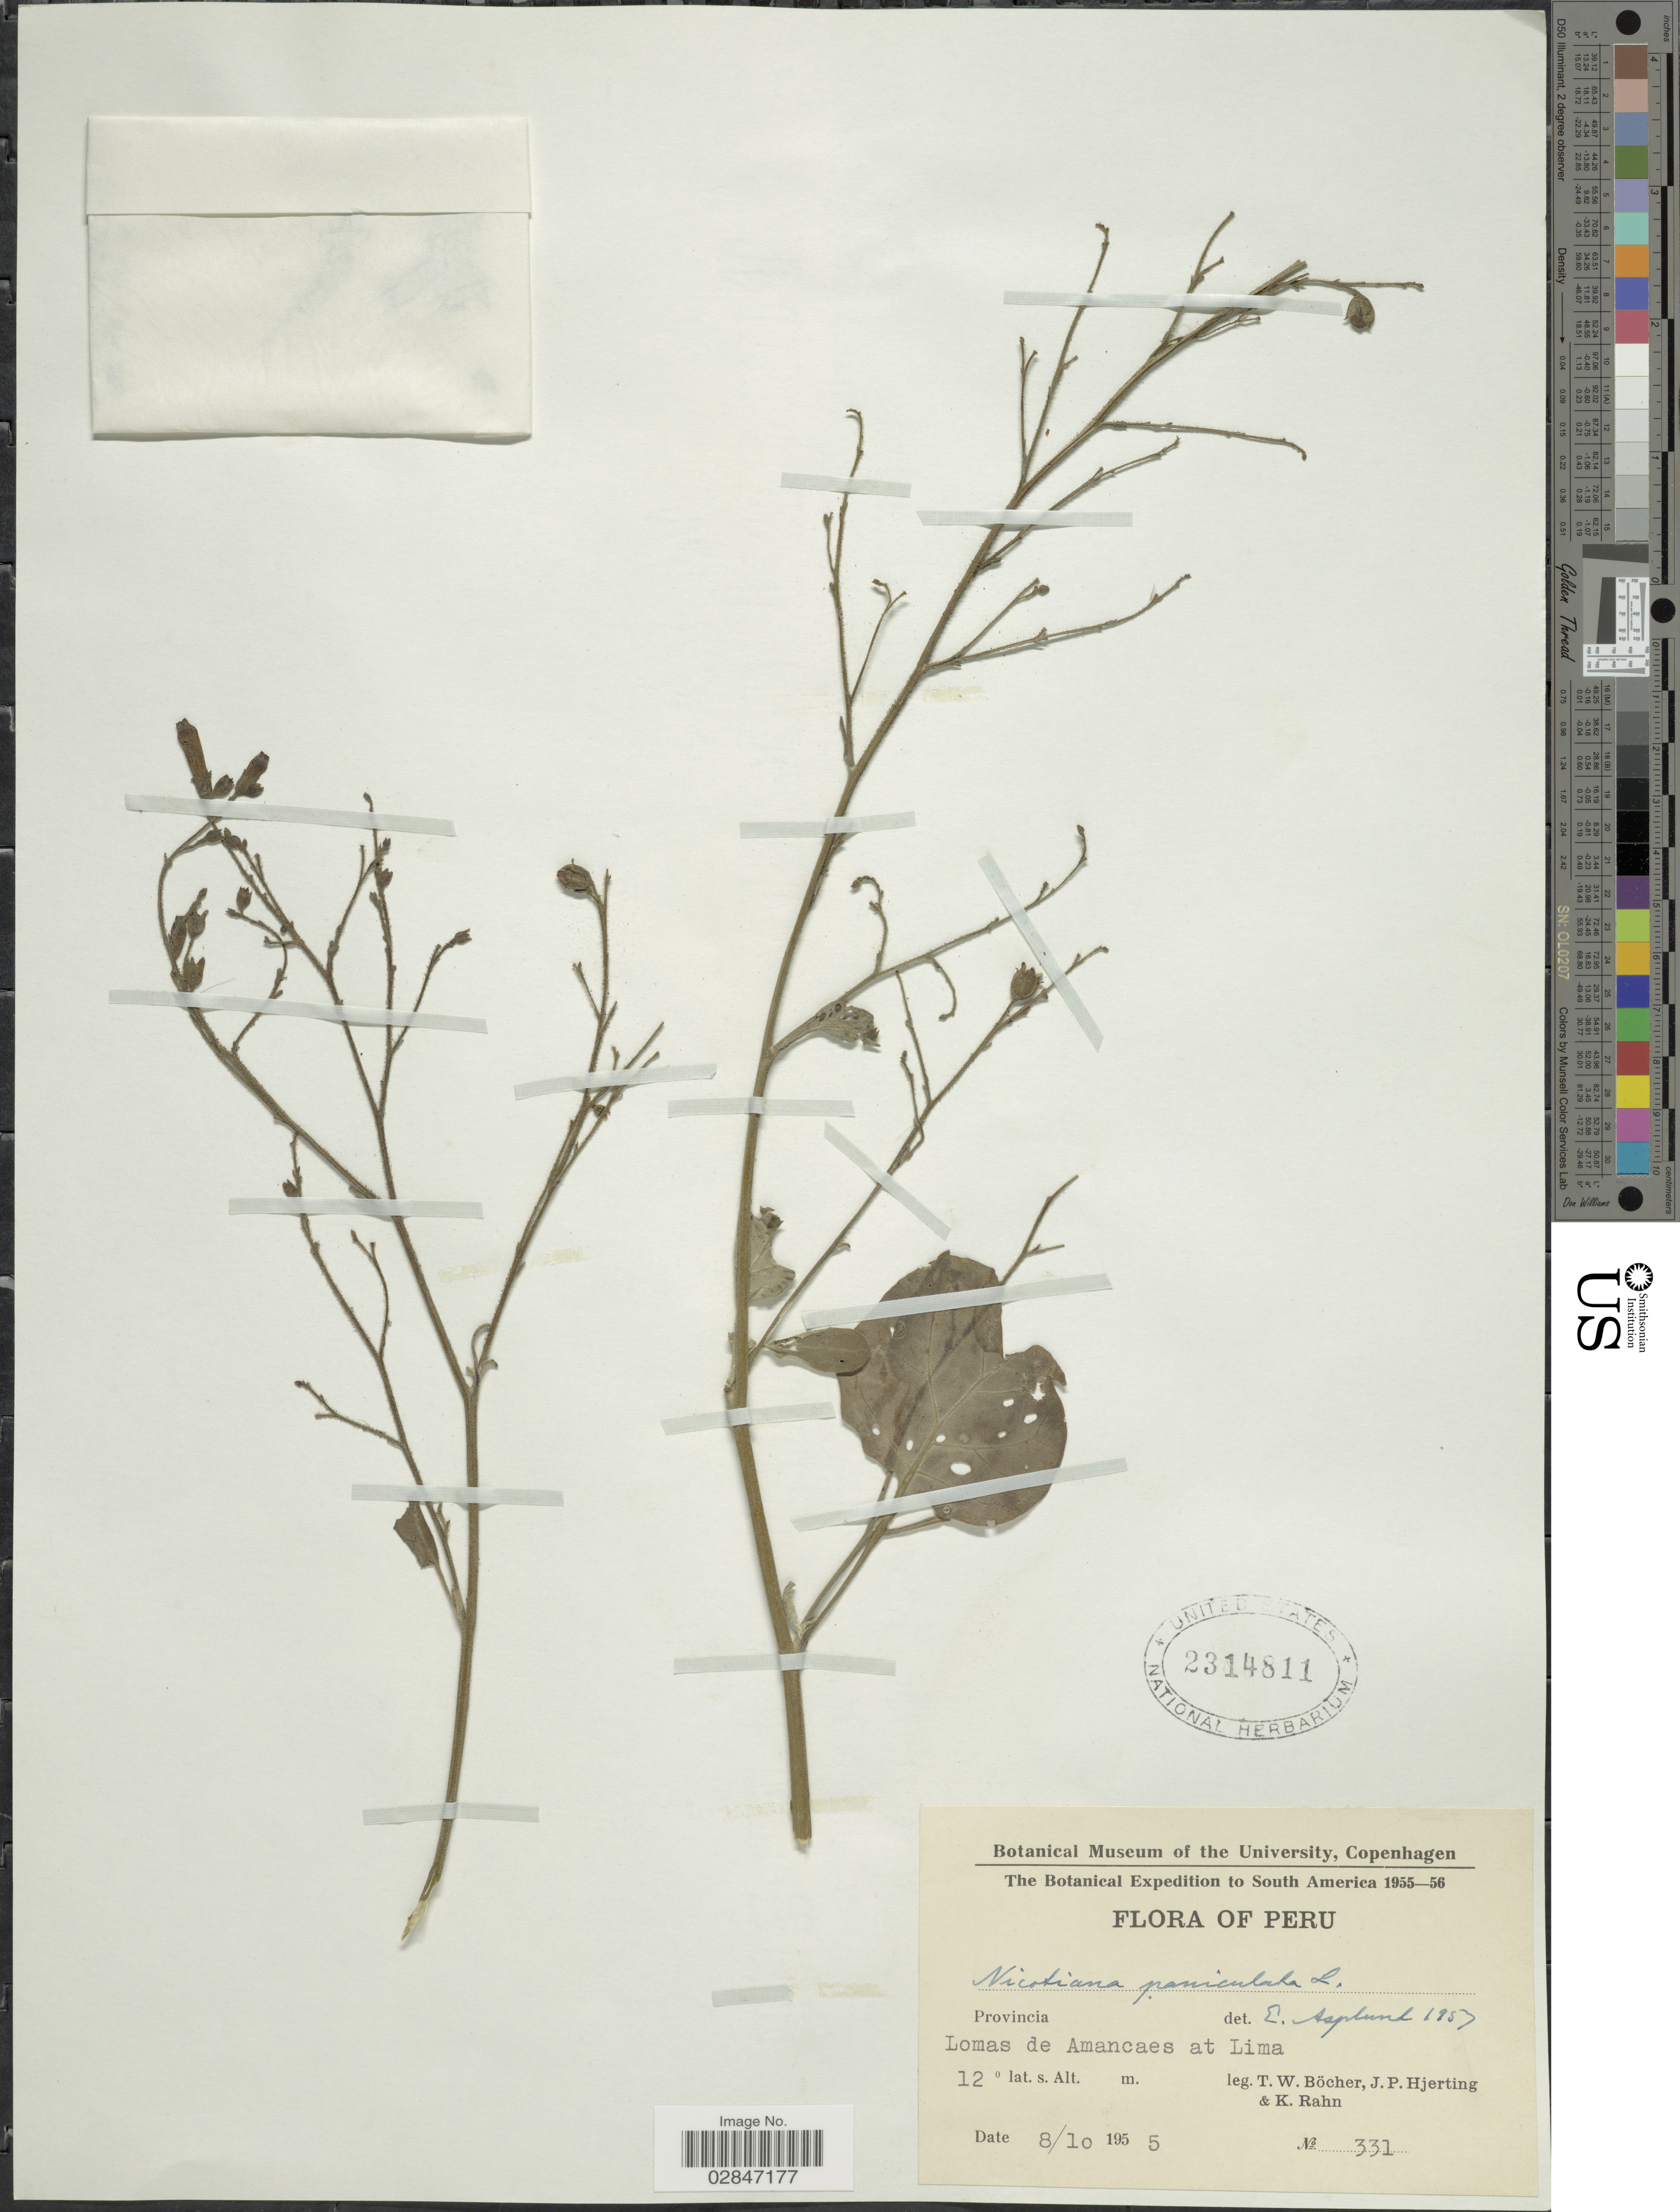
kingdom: Plantae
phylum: Tracheophyta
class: Magnoliopsida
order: Solanales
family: Solanaceae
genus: Nicotiana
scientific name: Nicotiana paniculata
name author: L.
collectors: T. Böcher, J. P. Hjerting & K. Rahn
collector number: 331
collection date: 1955-10-08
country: Peru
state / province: Lima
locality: Provincia Lomas de Amancaes at Lima.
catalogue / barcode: US 2314811